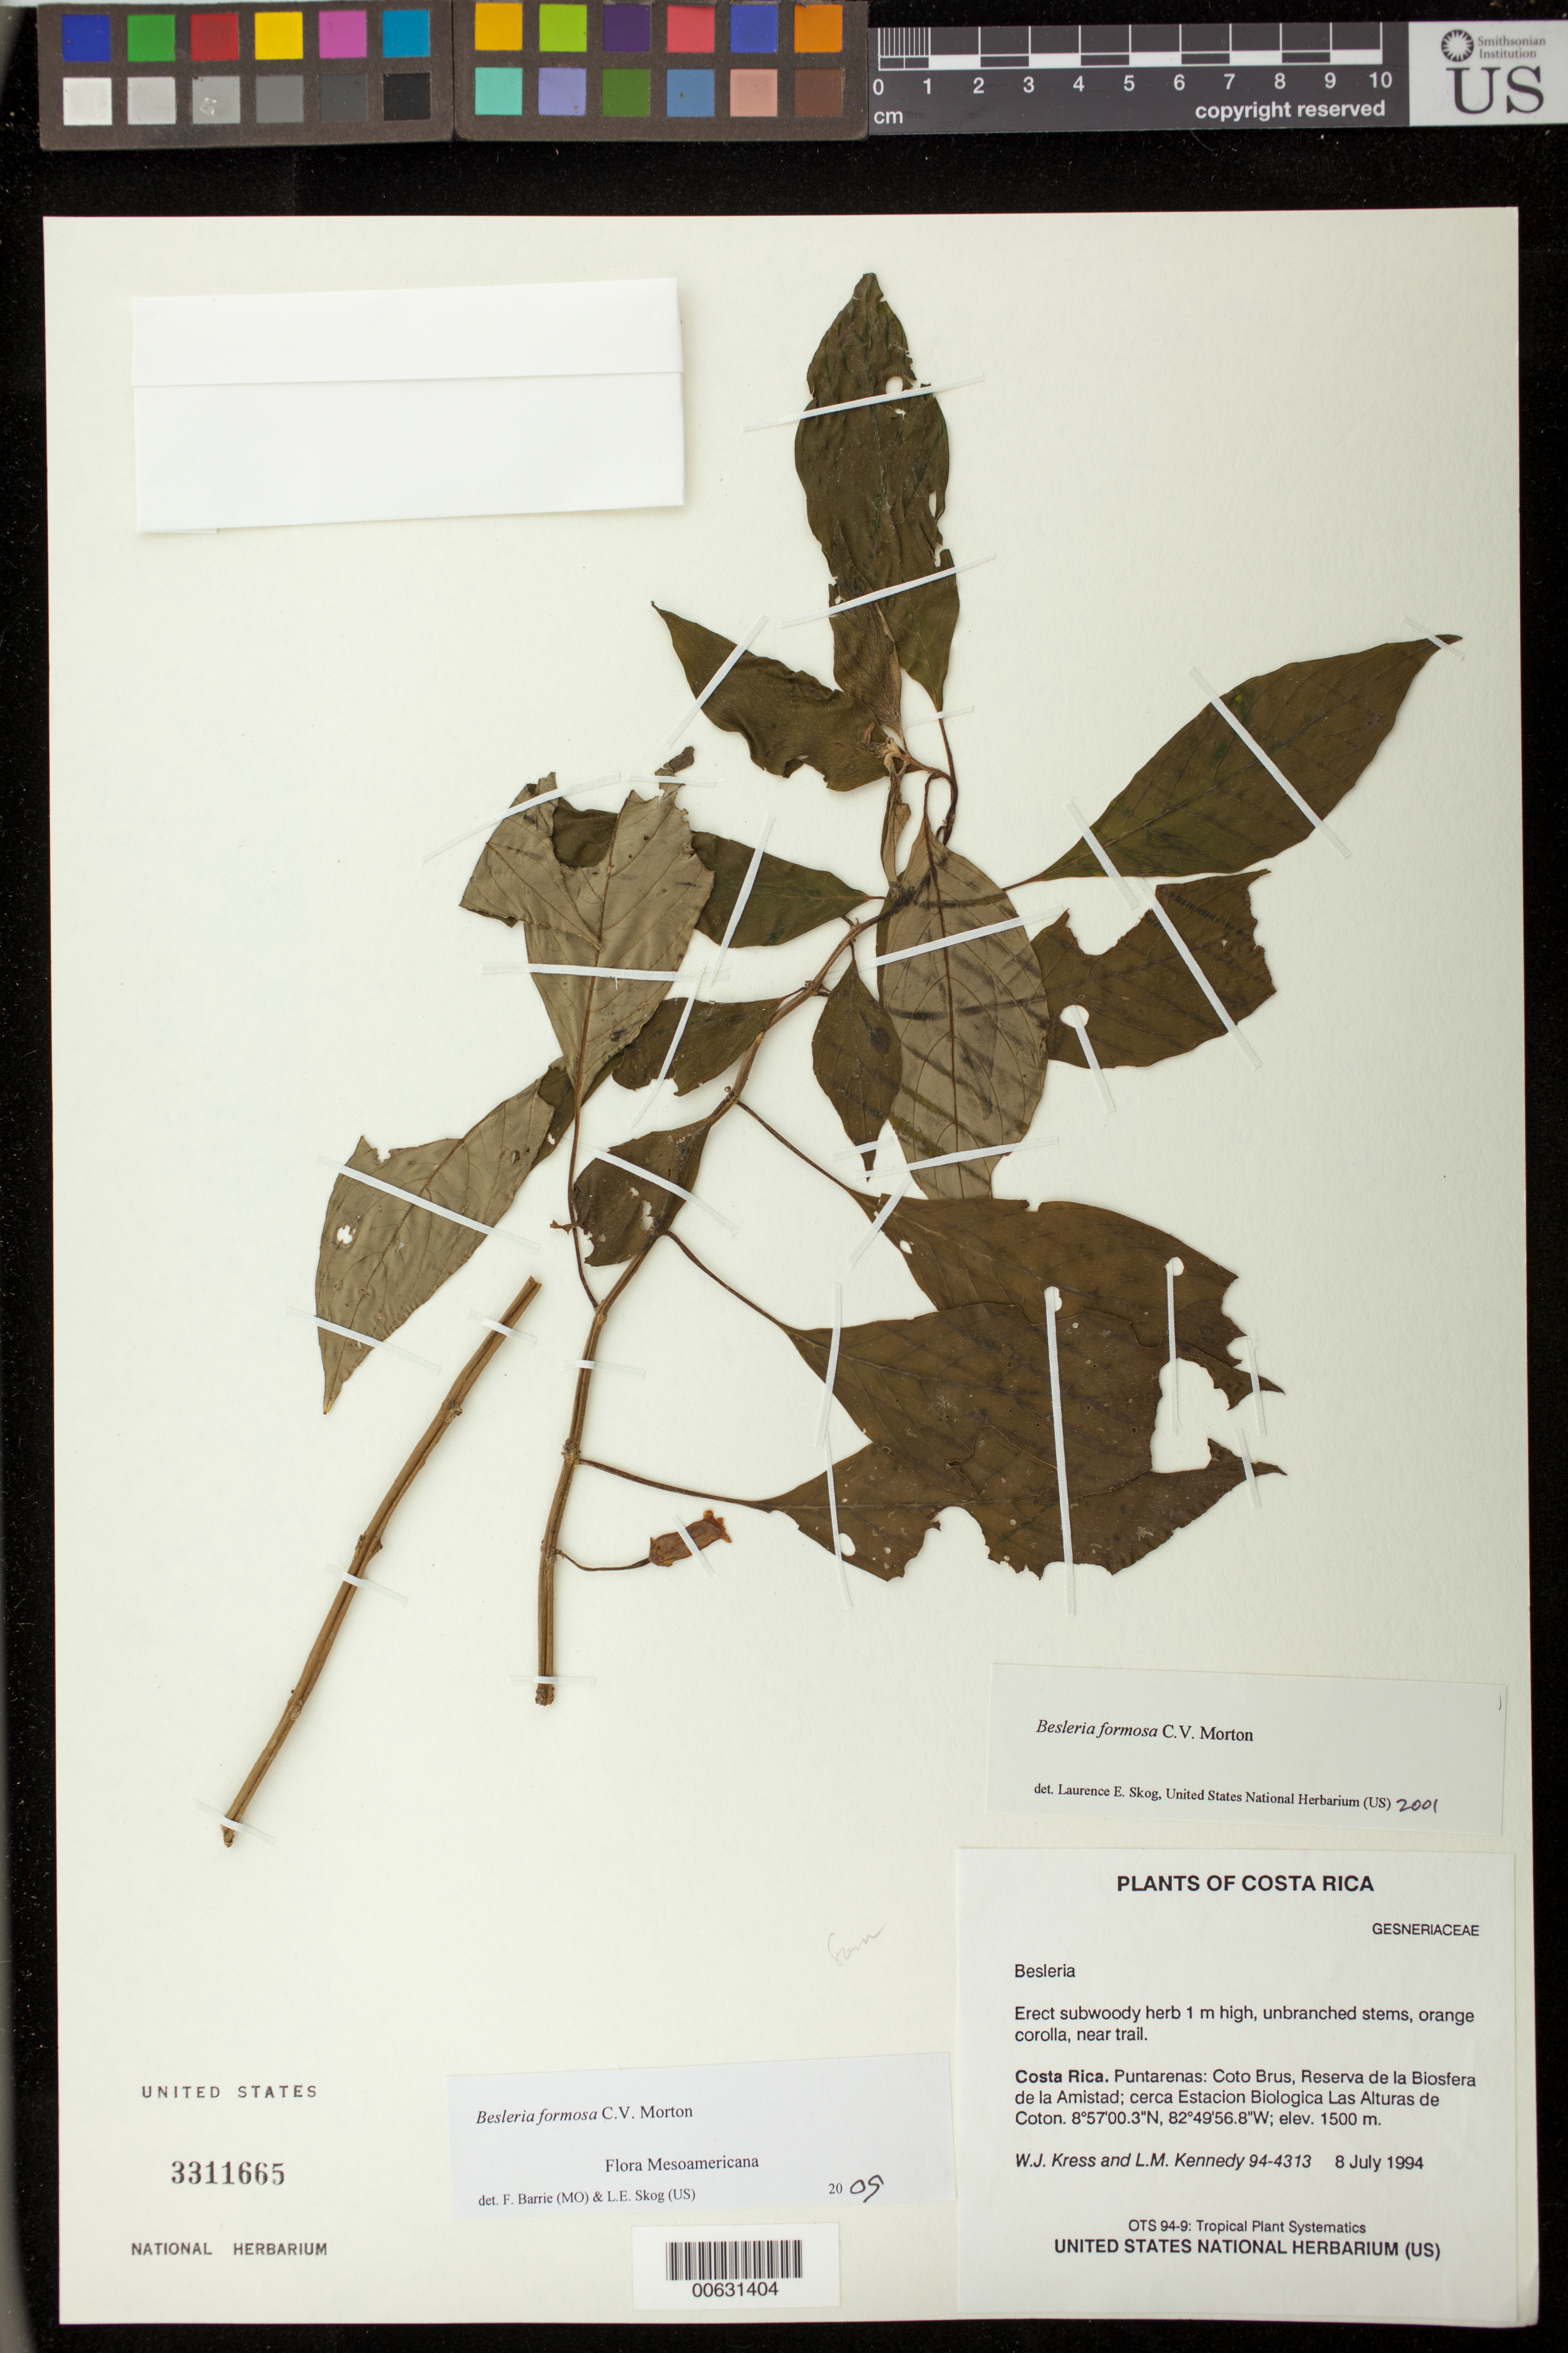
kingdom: Plantae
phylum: Tracheophyta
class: Magnoliopsida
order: Lamiales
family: Gesneriaceae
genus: Besleria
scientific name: Besleria amabilis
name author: C.V. Morton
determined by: Skog, Laurence E.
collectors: W. J. Kress & L. M. Kennedy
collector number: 94- 4313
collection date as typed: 08 Jul 1994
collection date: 1994-07-08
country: Costa Rica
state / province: Puntarenas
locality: Coto Brus, Reserva de la Biosfera de la Amistad; cerca Estación Biológica Las Alturas de Coton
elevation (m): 1500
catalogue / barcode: US 3311665